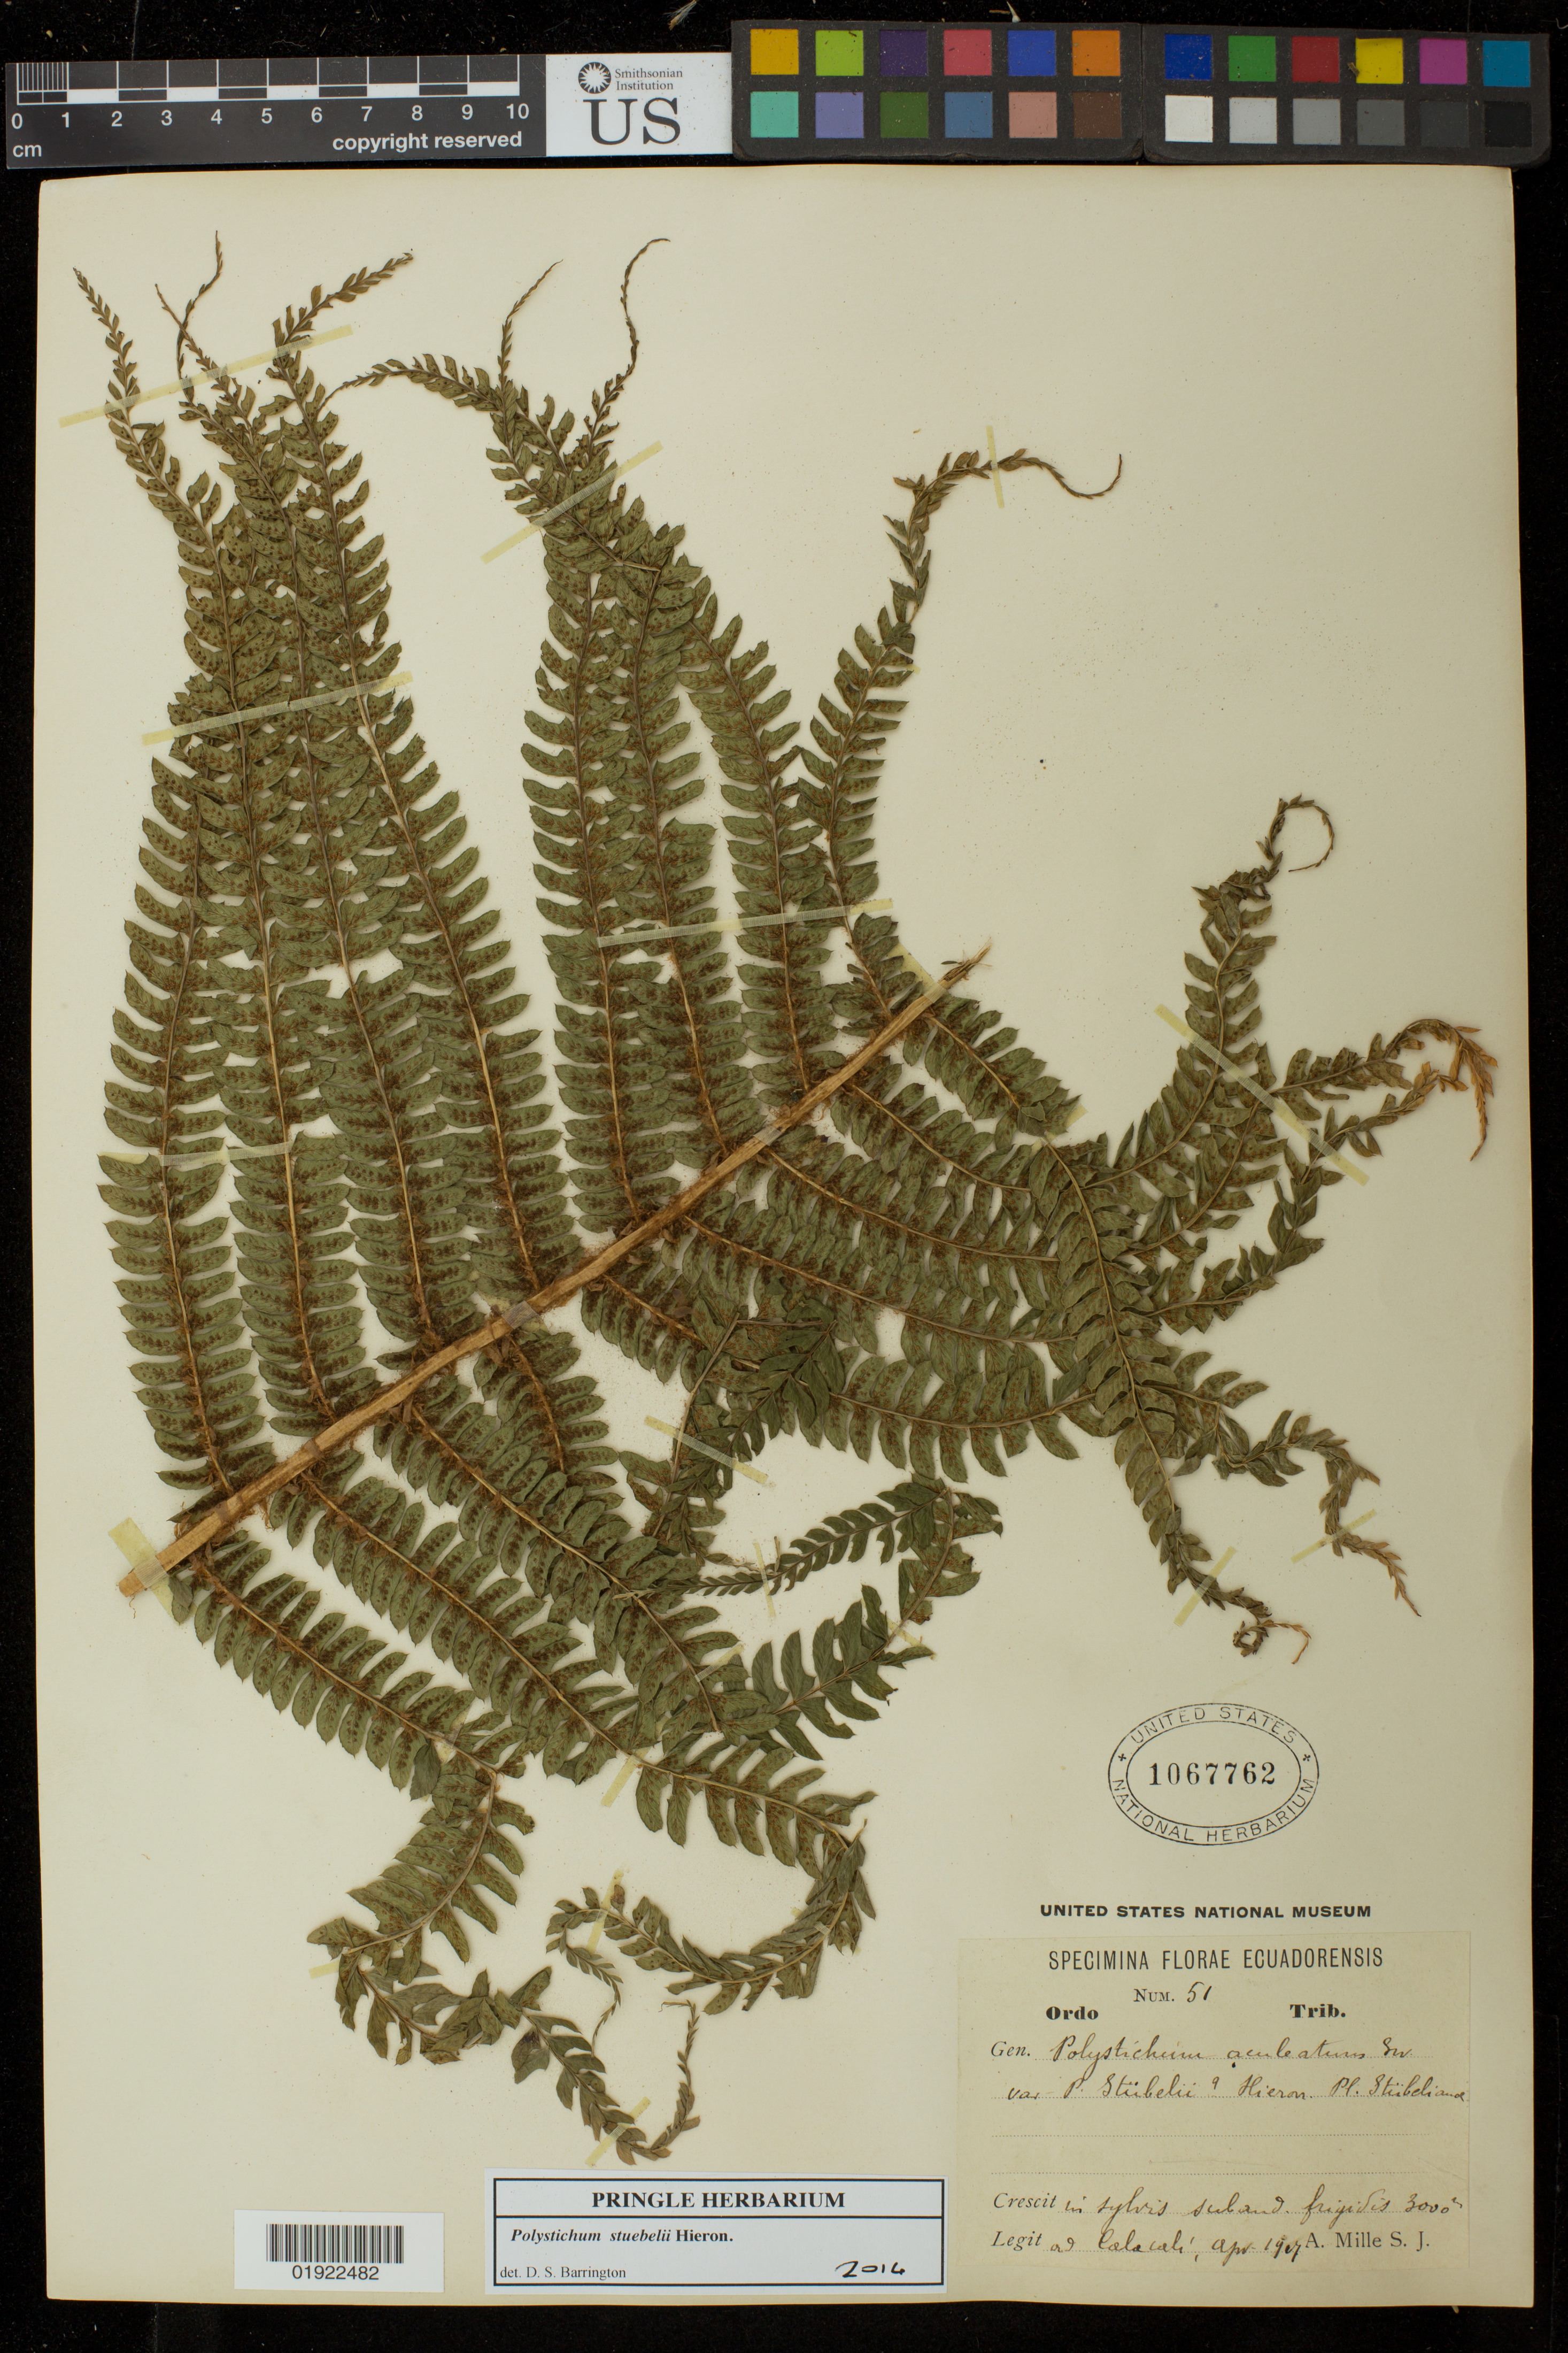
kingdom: Plantae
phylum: Tracheophyta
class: Polypodiopsida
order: Polypodiales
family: Dryopteridaceae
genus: Polystichum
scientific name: Polystichum steubelii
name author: Hieron.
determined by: Barrington, D. S., Curator (VT), University of Vermont (UNITED STATES)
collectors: A. Mille S.J.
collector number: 51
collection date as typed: Apr 1907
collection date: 1907-04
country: Ecuador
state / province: Pichincha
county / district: Quito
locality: Calacali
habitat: in sylvis suland frigidis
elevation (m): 3000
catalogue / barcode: US 1067762